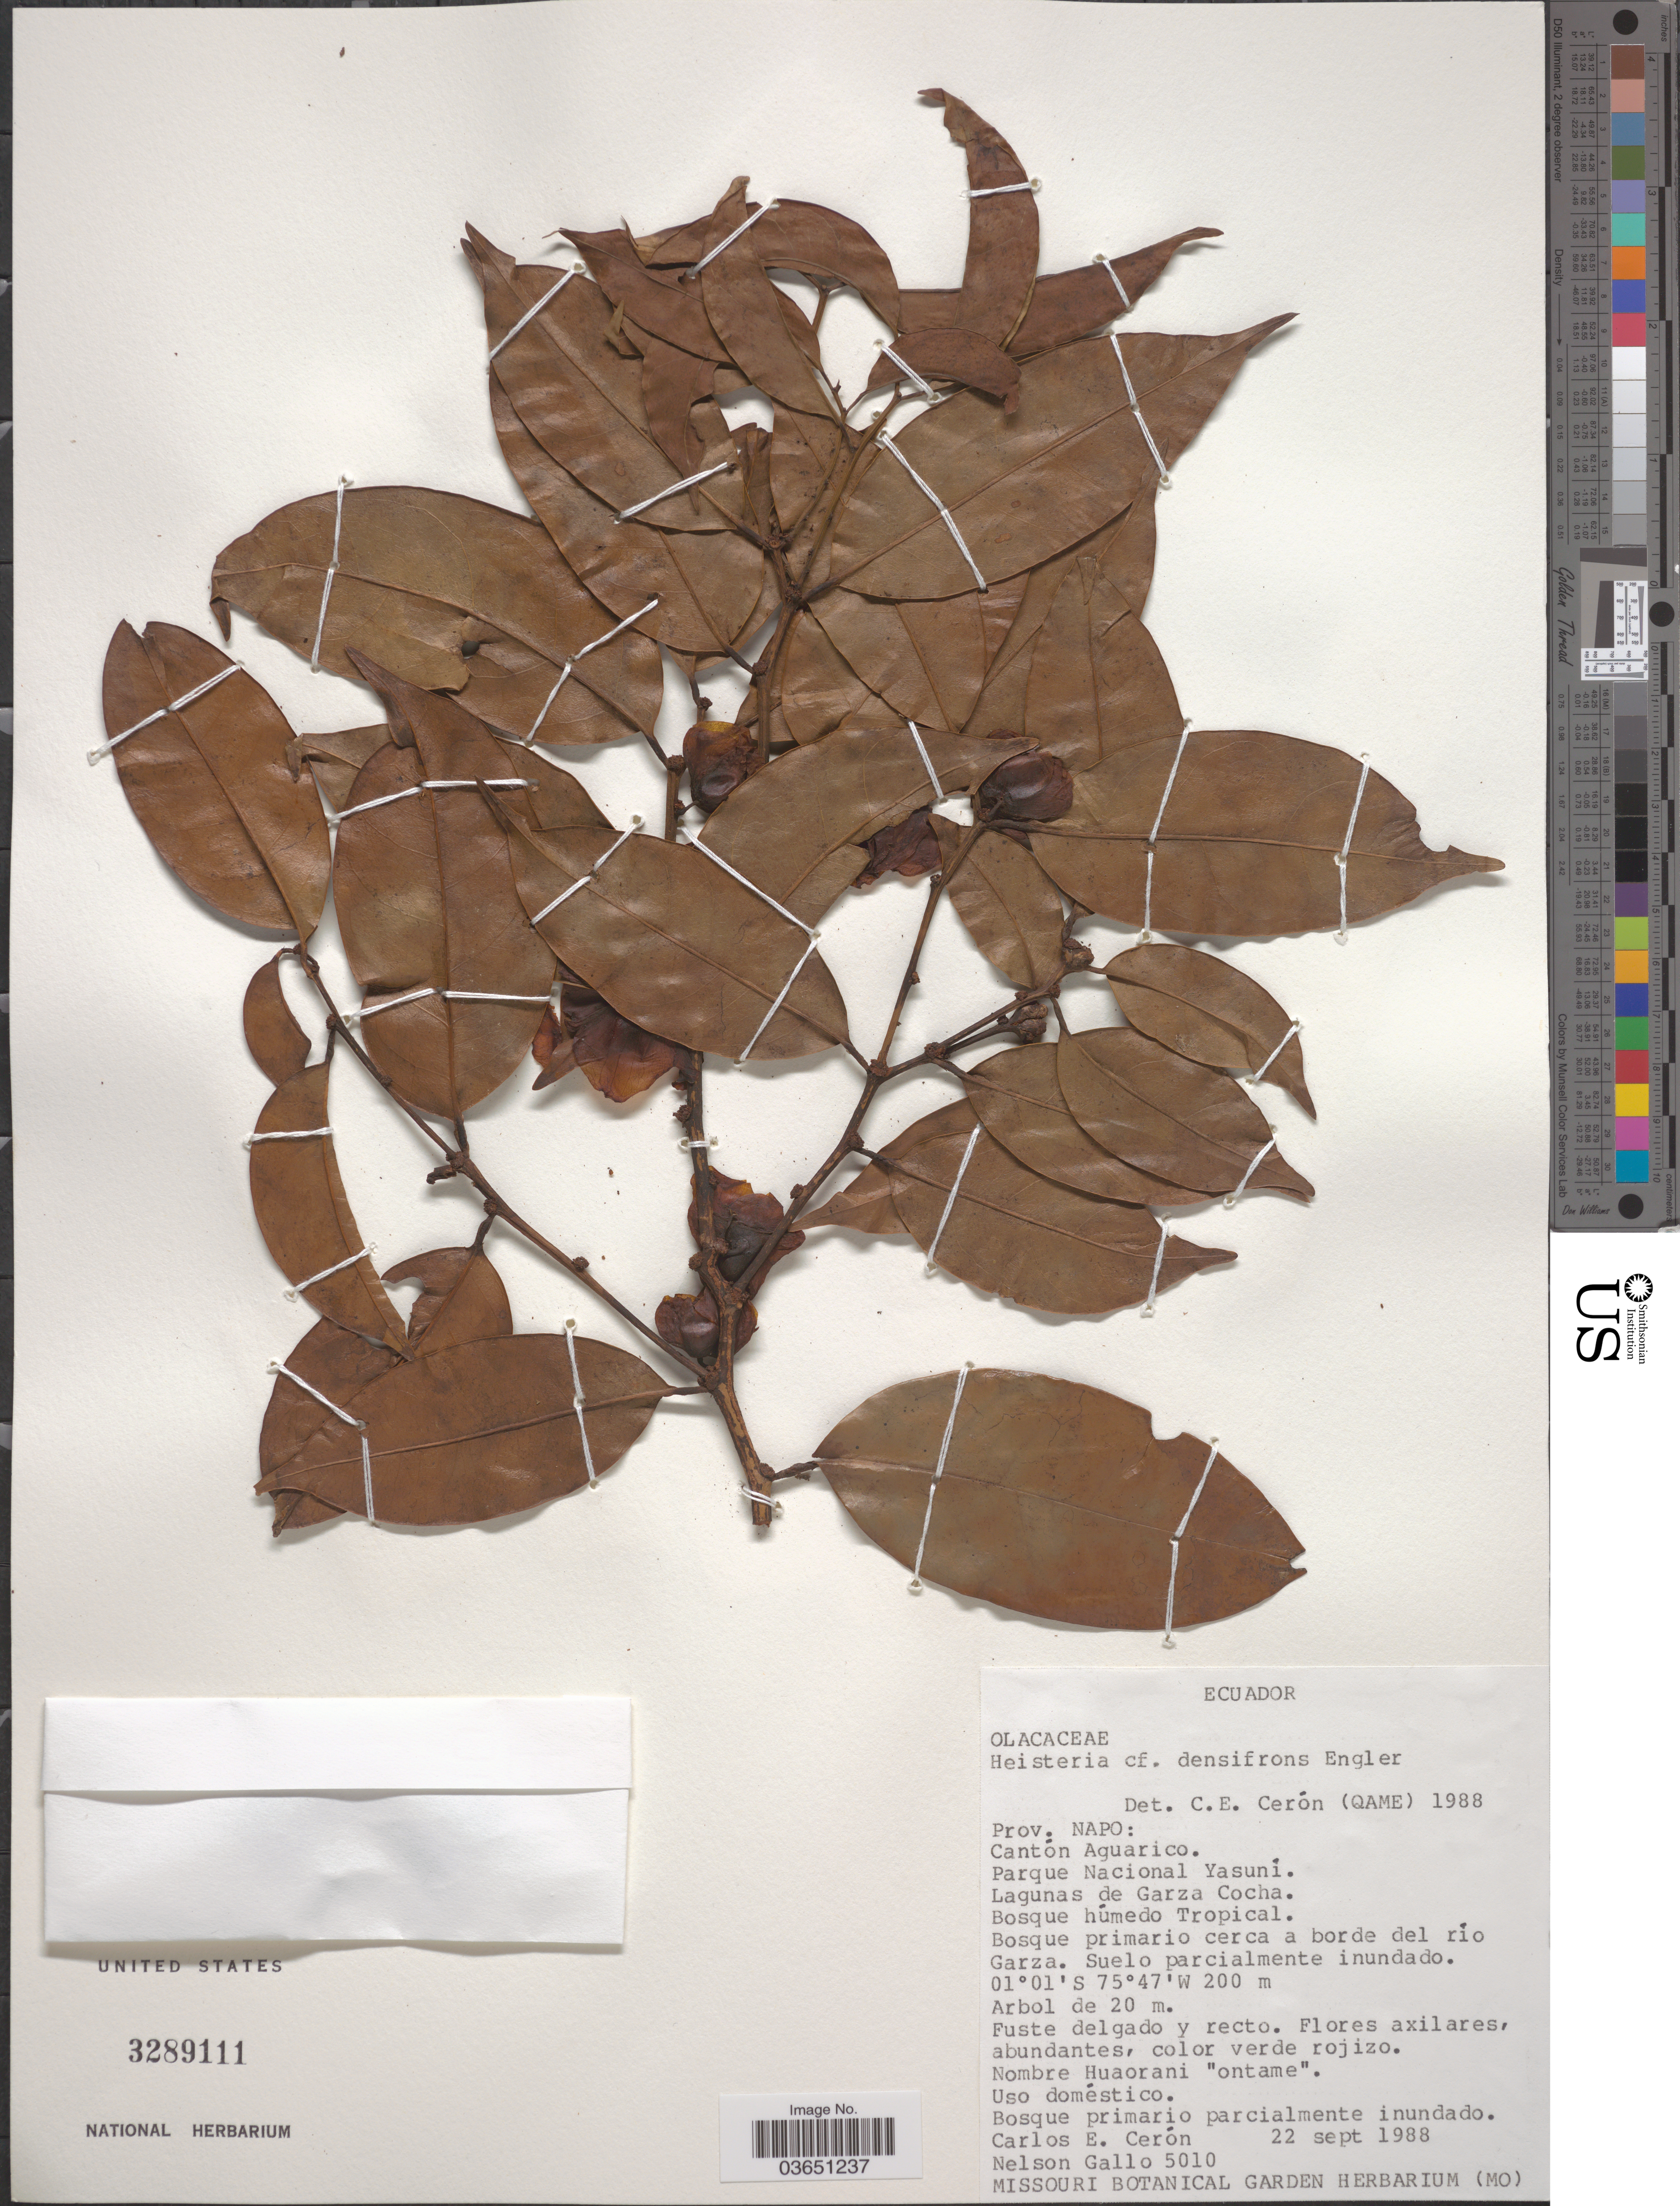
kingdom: Plantae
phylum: Tracheophyta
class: Magnoliopsida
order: Santalales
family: Erythropalaceae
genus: Heisteria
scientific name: Heisteria densifrons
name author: Engl.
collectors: C. E. Cerón M. & N. Gallo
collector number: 5010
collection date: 1988-09-22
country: Ecuador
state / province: Napo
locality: Cantón Aguarico. Parque Nacional Yasuní. Lagunas de Garza Cocha. Bosque primario cerca a borde del río Garza.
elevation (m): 200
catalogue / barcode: US 3289111